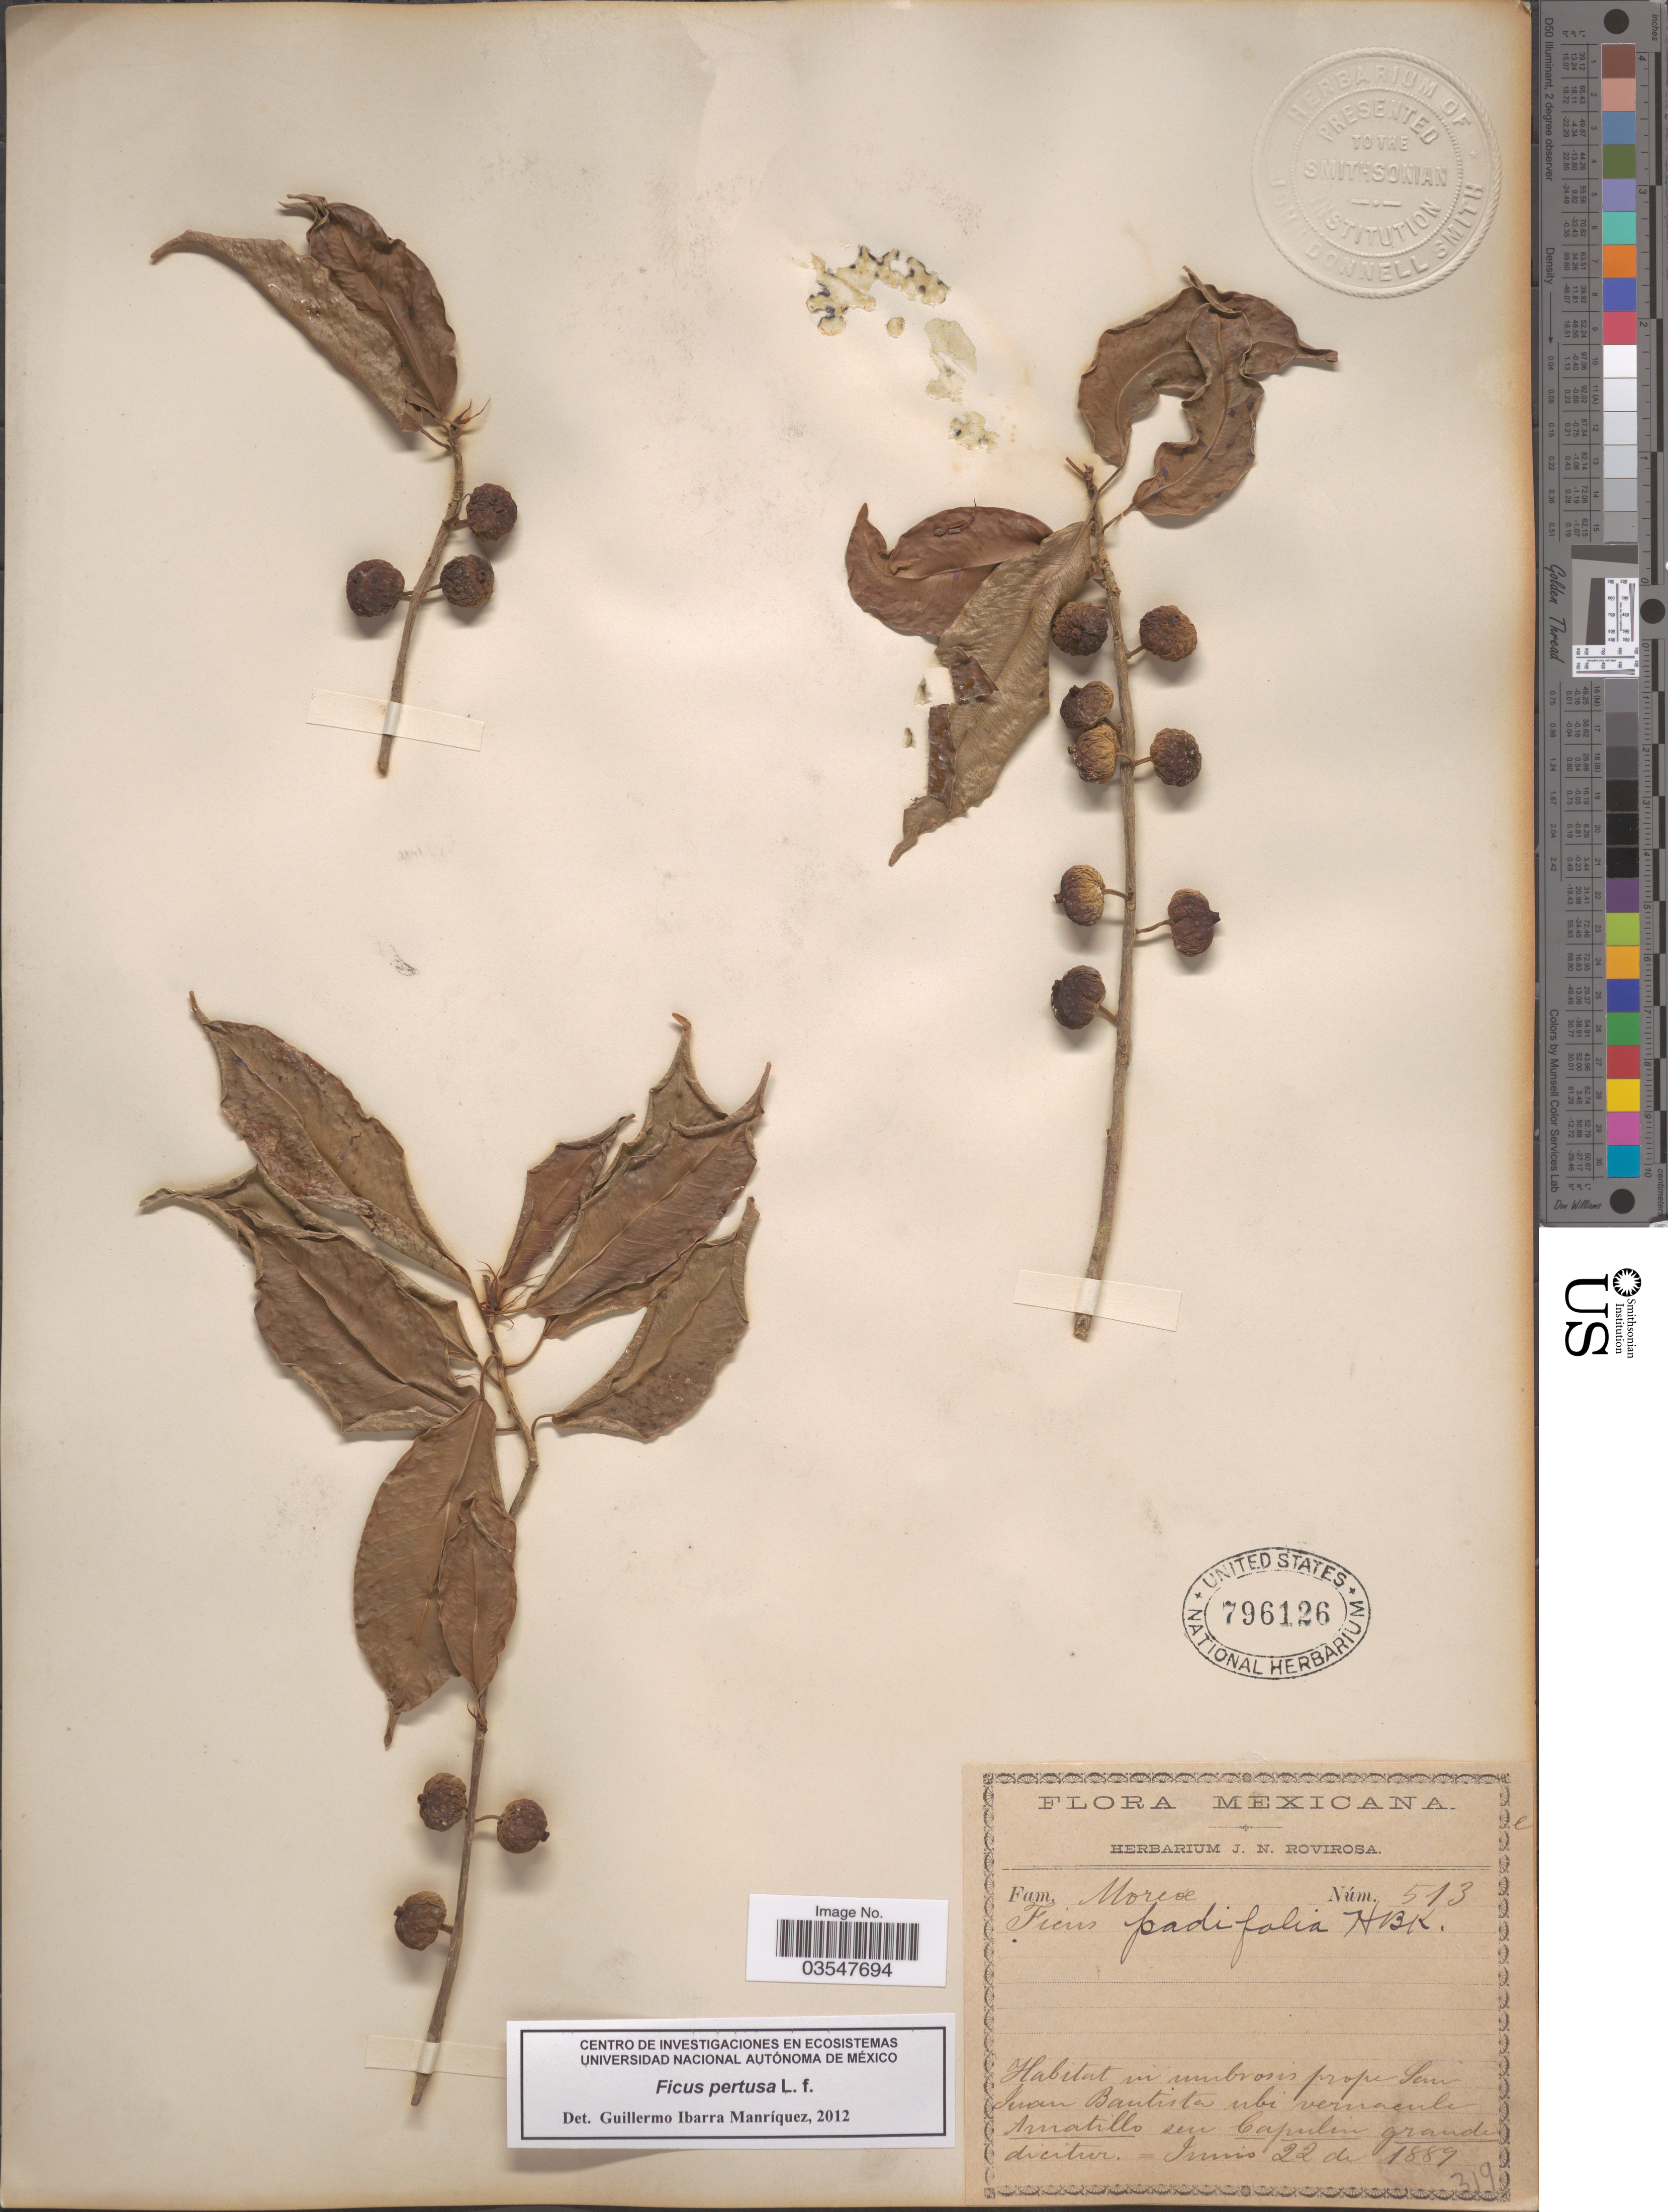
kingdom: Plantae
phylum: Tracheophyta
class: Magnoliopsida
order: Rosales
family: Moraceae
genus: Ficus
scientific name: Ficus padifolia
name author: Kunth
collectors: ex herb. J. N. Rovirosa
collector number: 513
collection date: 1889-06-22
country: Mexico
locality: Umbrosis prope San Iwan Bautista.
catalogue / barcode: US 796126